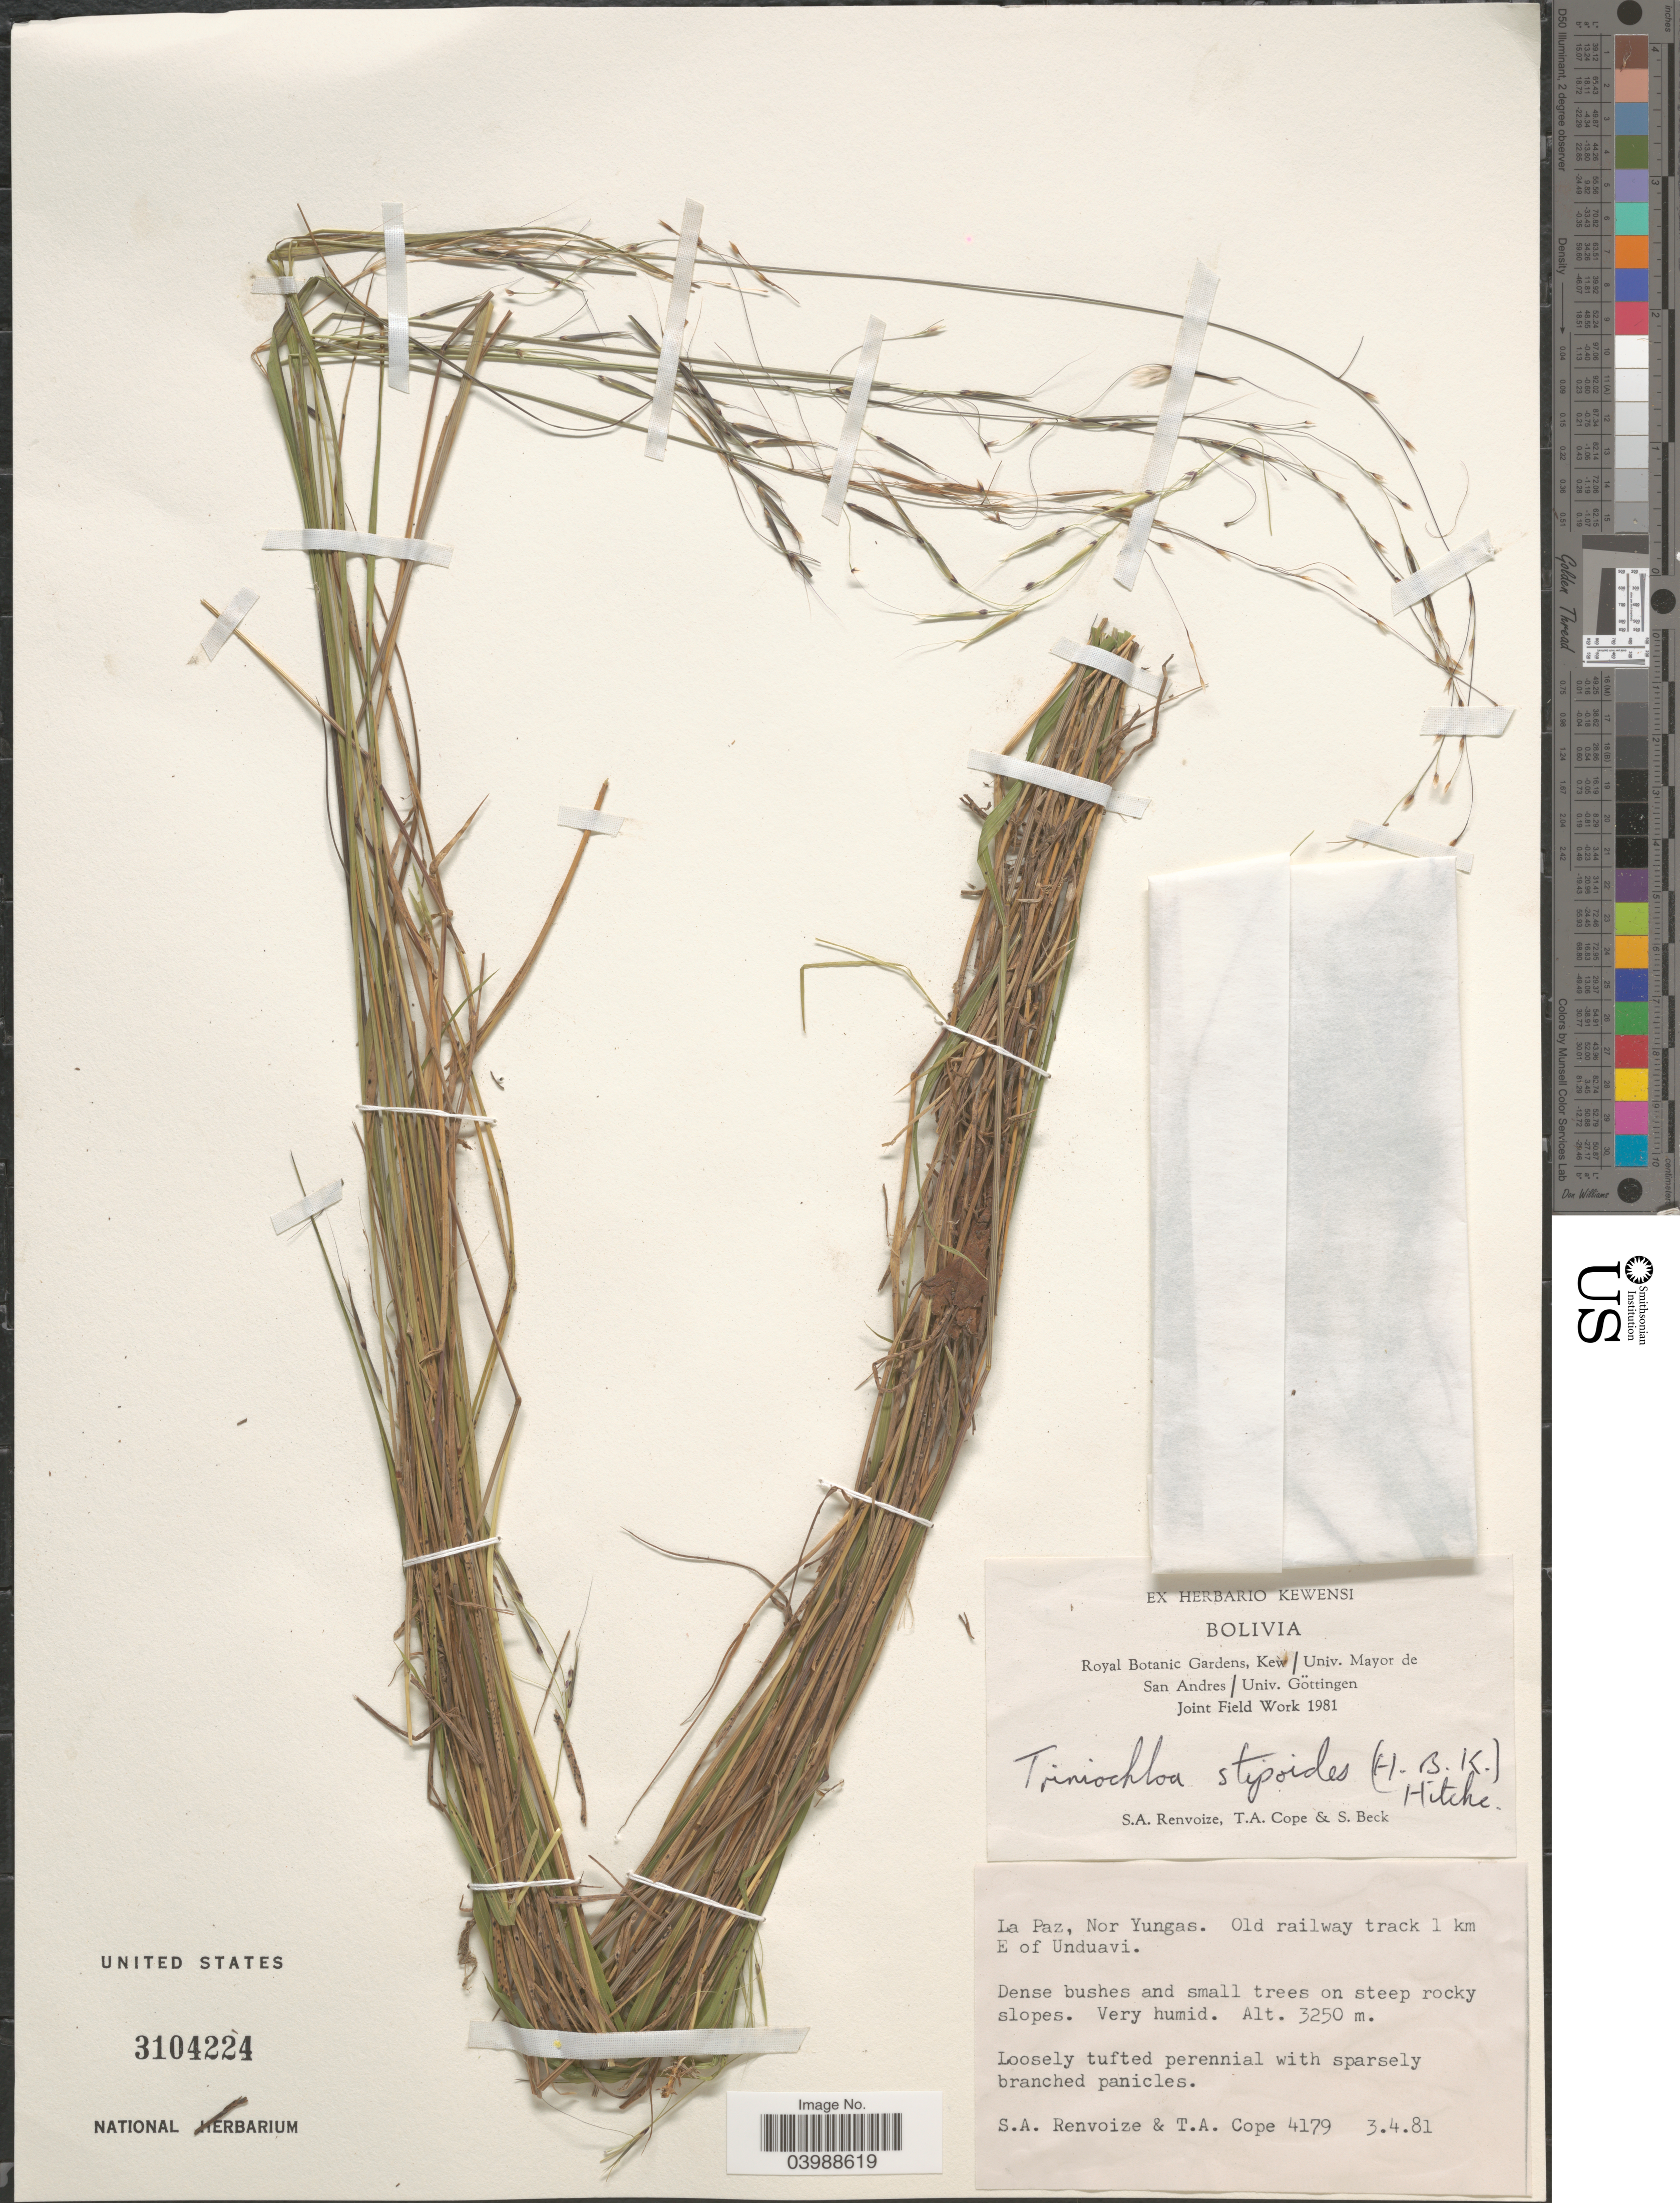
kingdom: Plantae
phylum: Tracheophyta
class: Liliopsida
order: Poales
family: Poaceae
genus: Triniochloa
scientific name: Triniochloa stipoides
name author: (Kunth) Hitchc.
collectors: S. A. Renvoize, T. A. Cope & S. G. Beck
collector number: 4179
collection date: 1981-04-03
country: Bolivia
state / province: La Paz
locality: Nor Yungas. Old railway track 1 km E of Unduavi.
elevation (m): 3250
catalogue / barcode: US 3104224